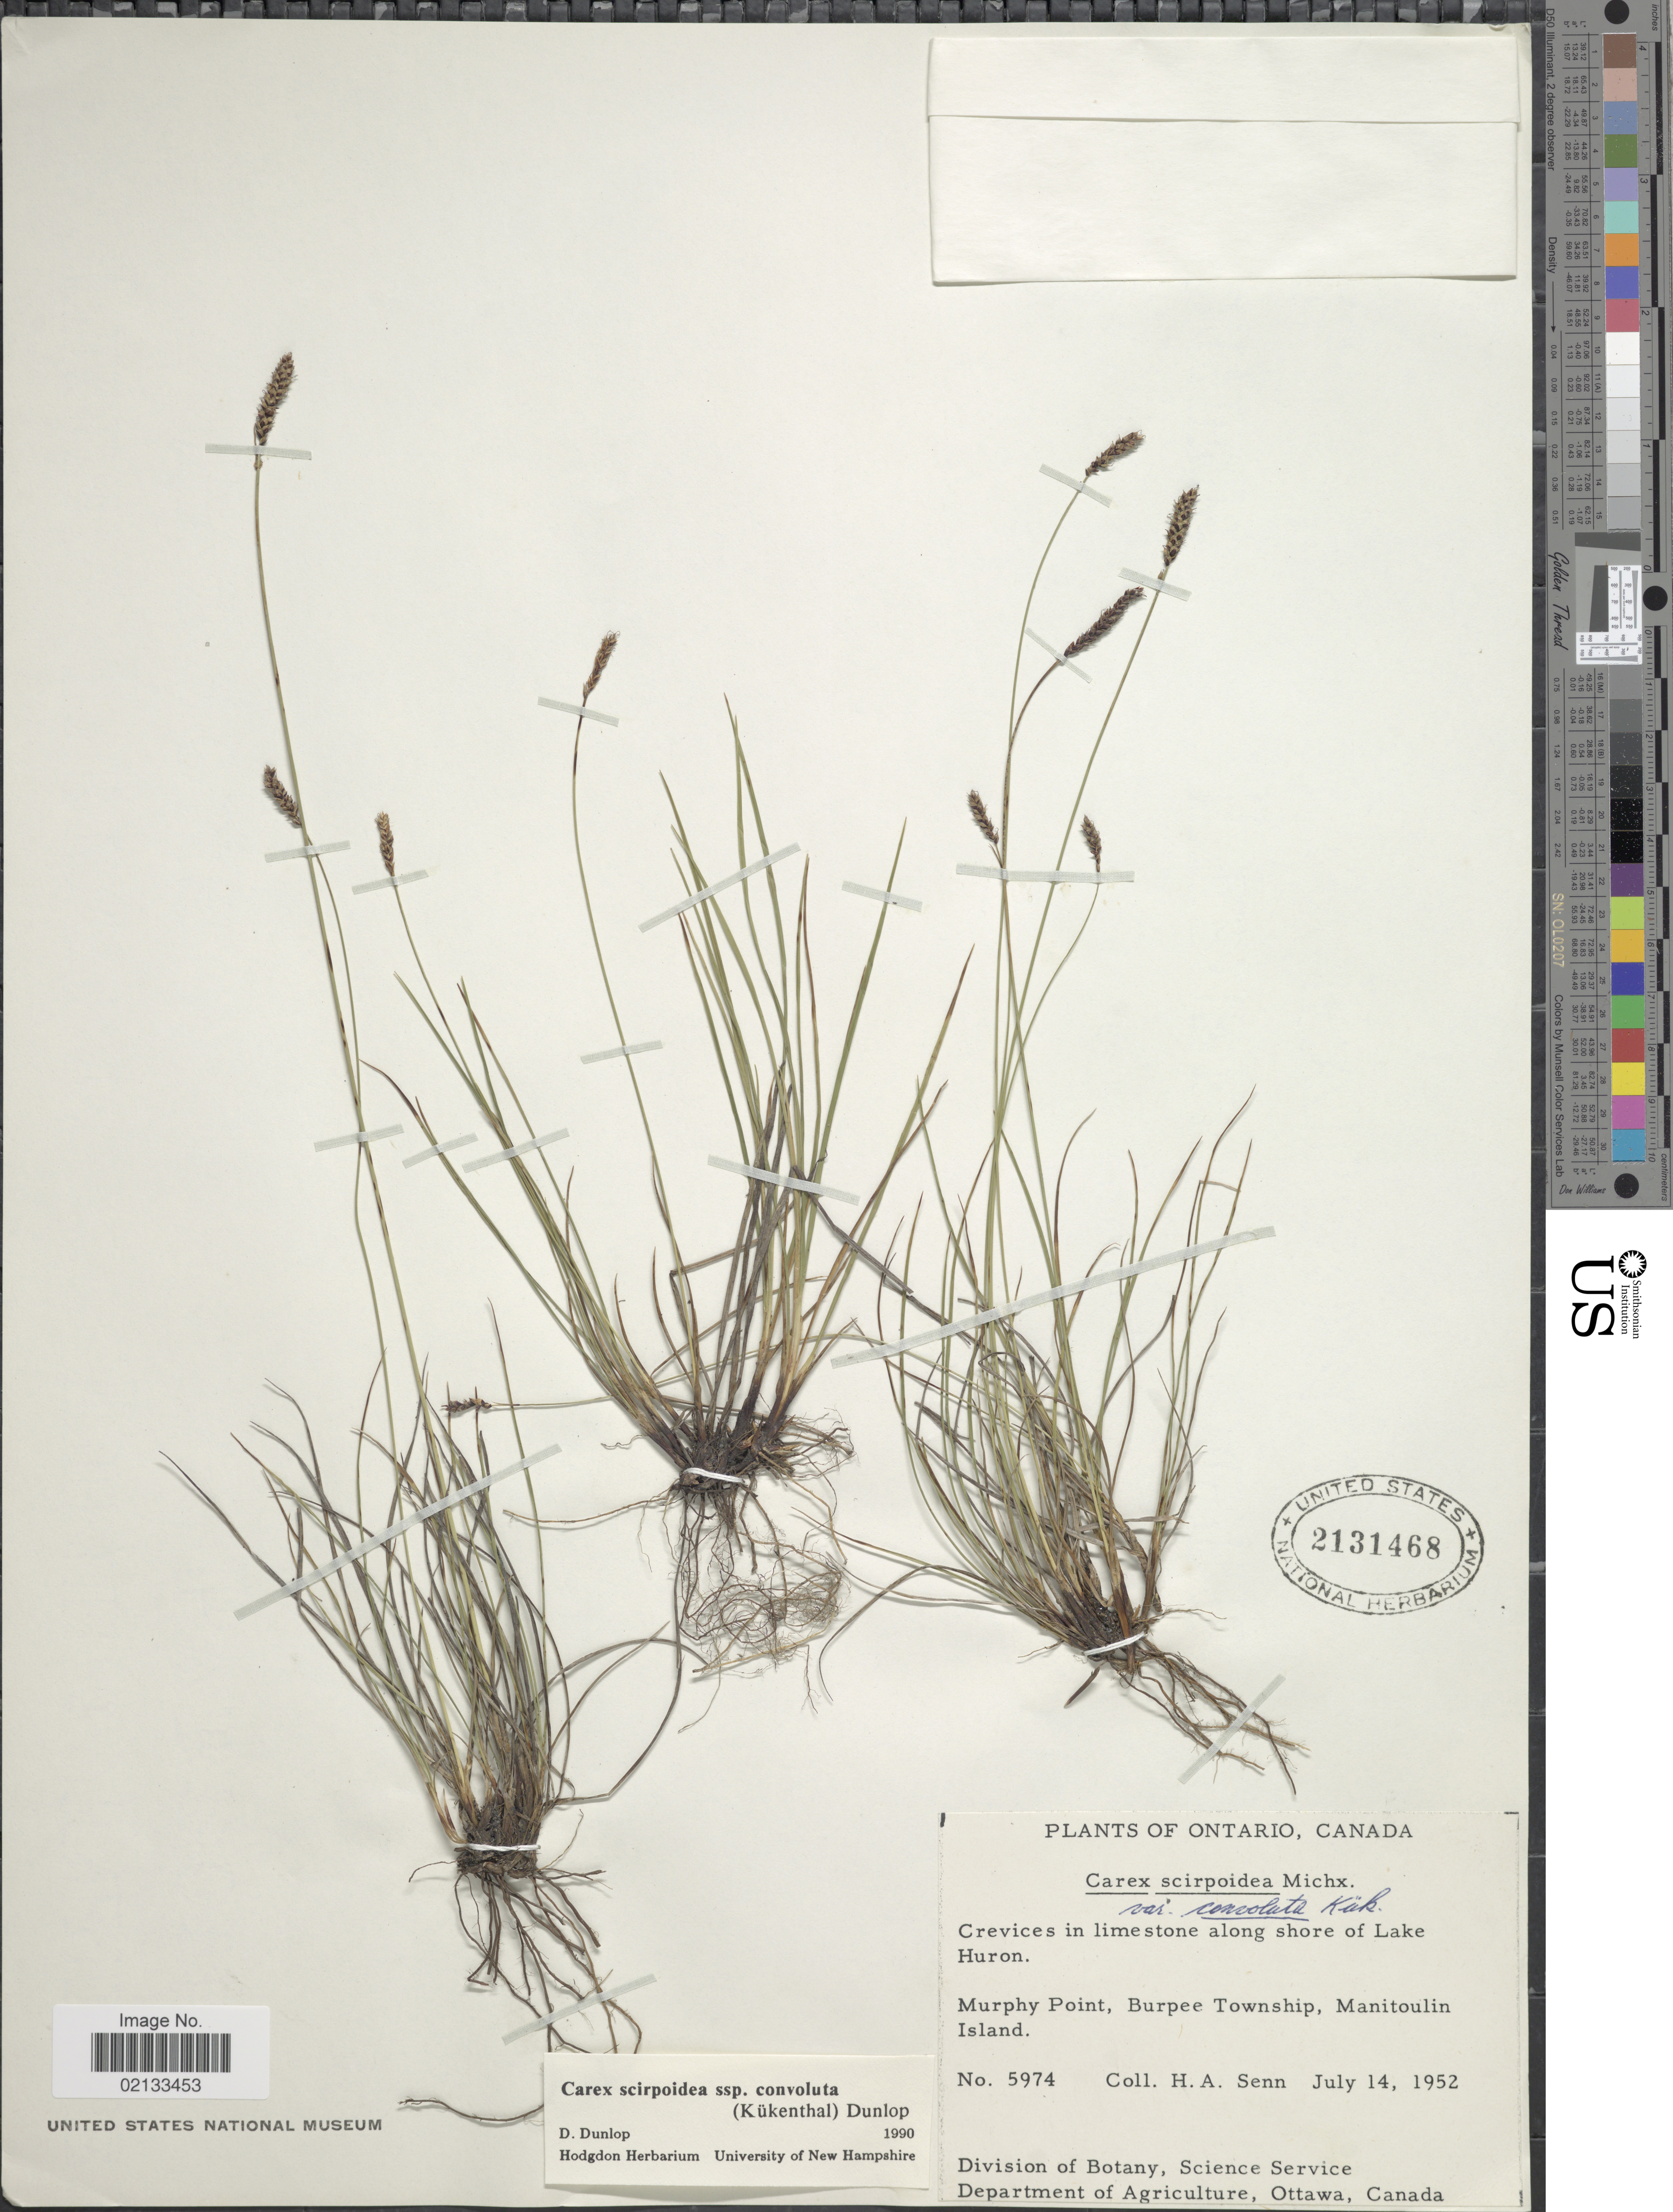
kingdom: Plantae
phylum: Tracheophyta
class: Liliopsida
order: Poales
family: Cyperaceae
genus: Carex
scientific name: Carex scirpoidea subsp. convoluta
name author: (Kük.) Dunlop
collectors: H. Senn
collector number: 5974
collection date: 1952-07-14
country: Canada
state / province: Ontario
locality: Crevices in limestone along shore of Lake Huron, Murphy Point, Burpee Township, Manitoulin Island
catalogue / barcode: US 2131468